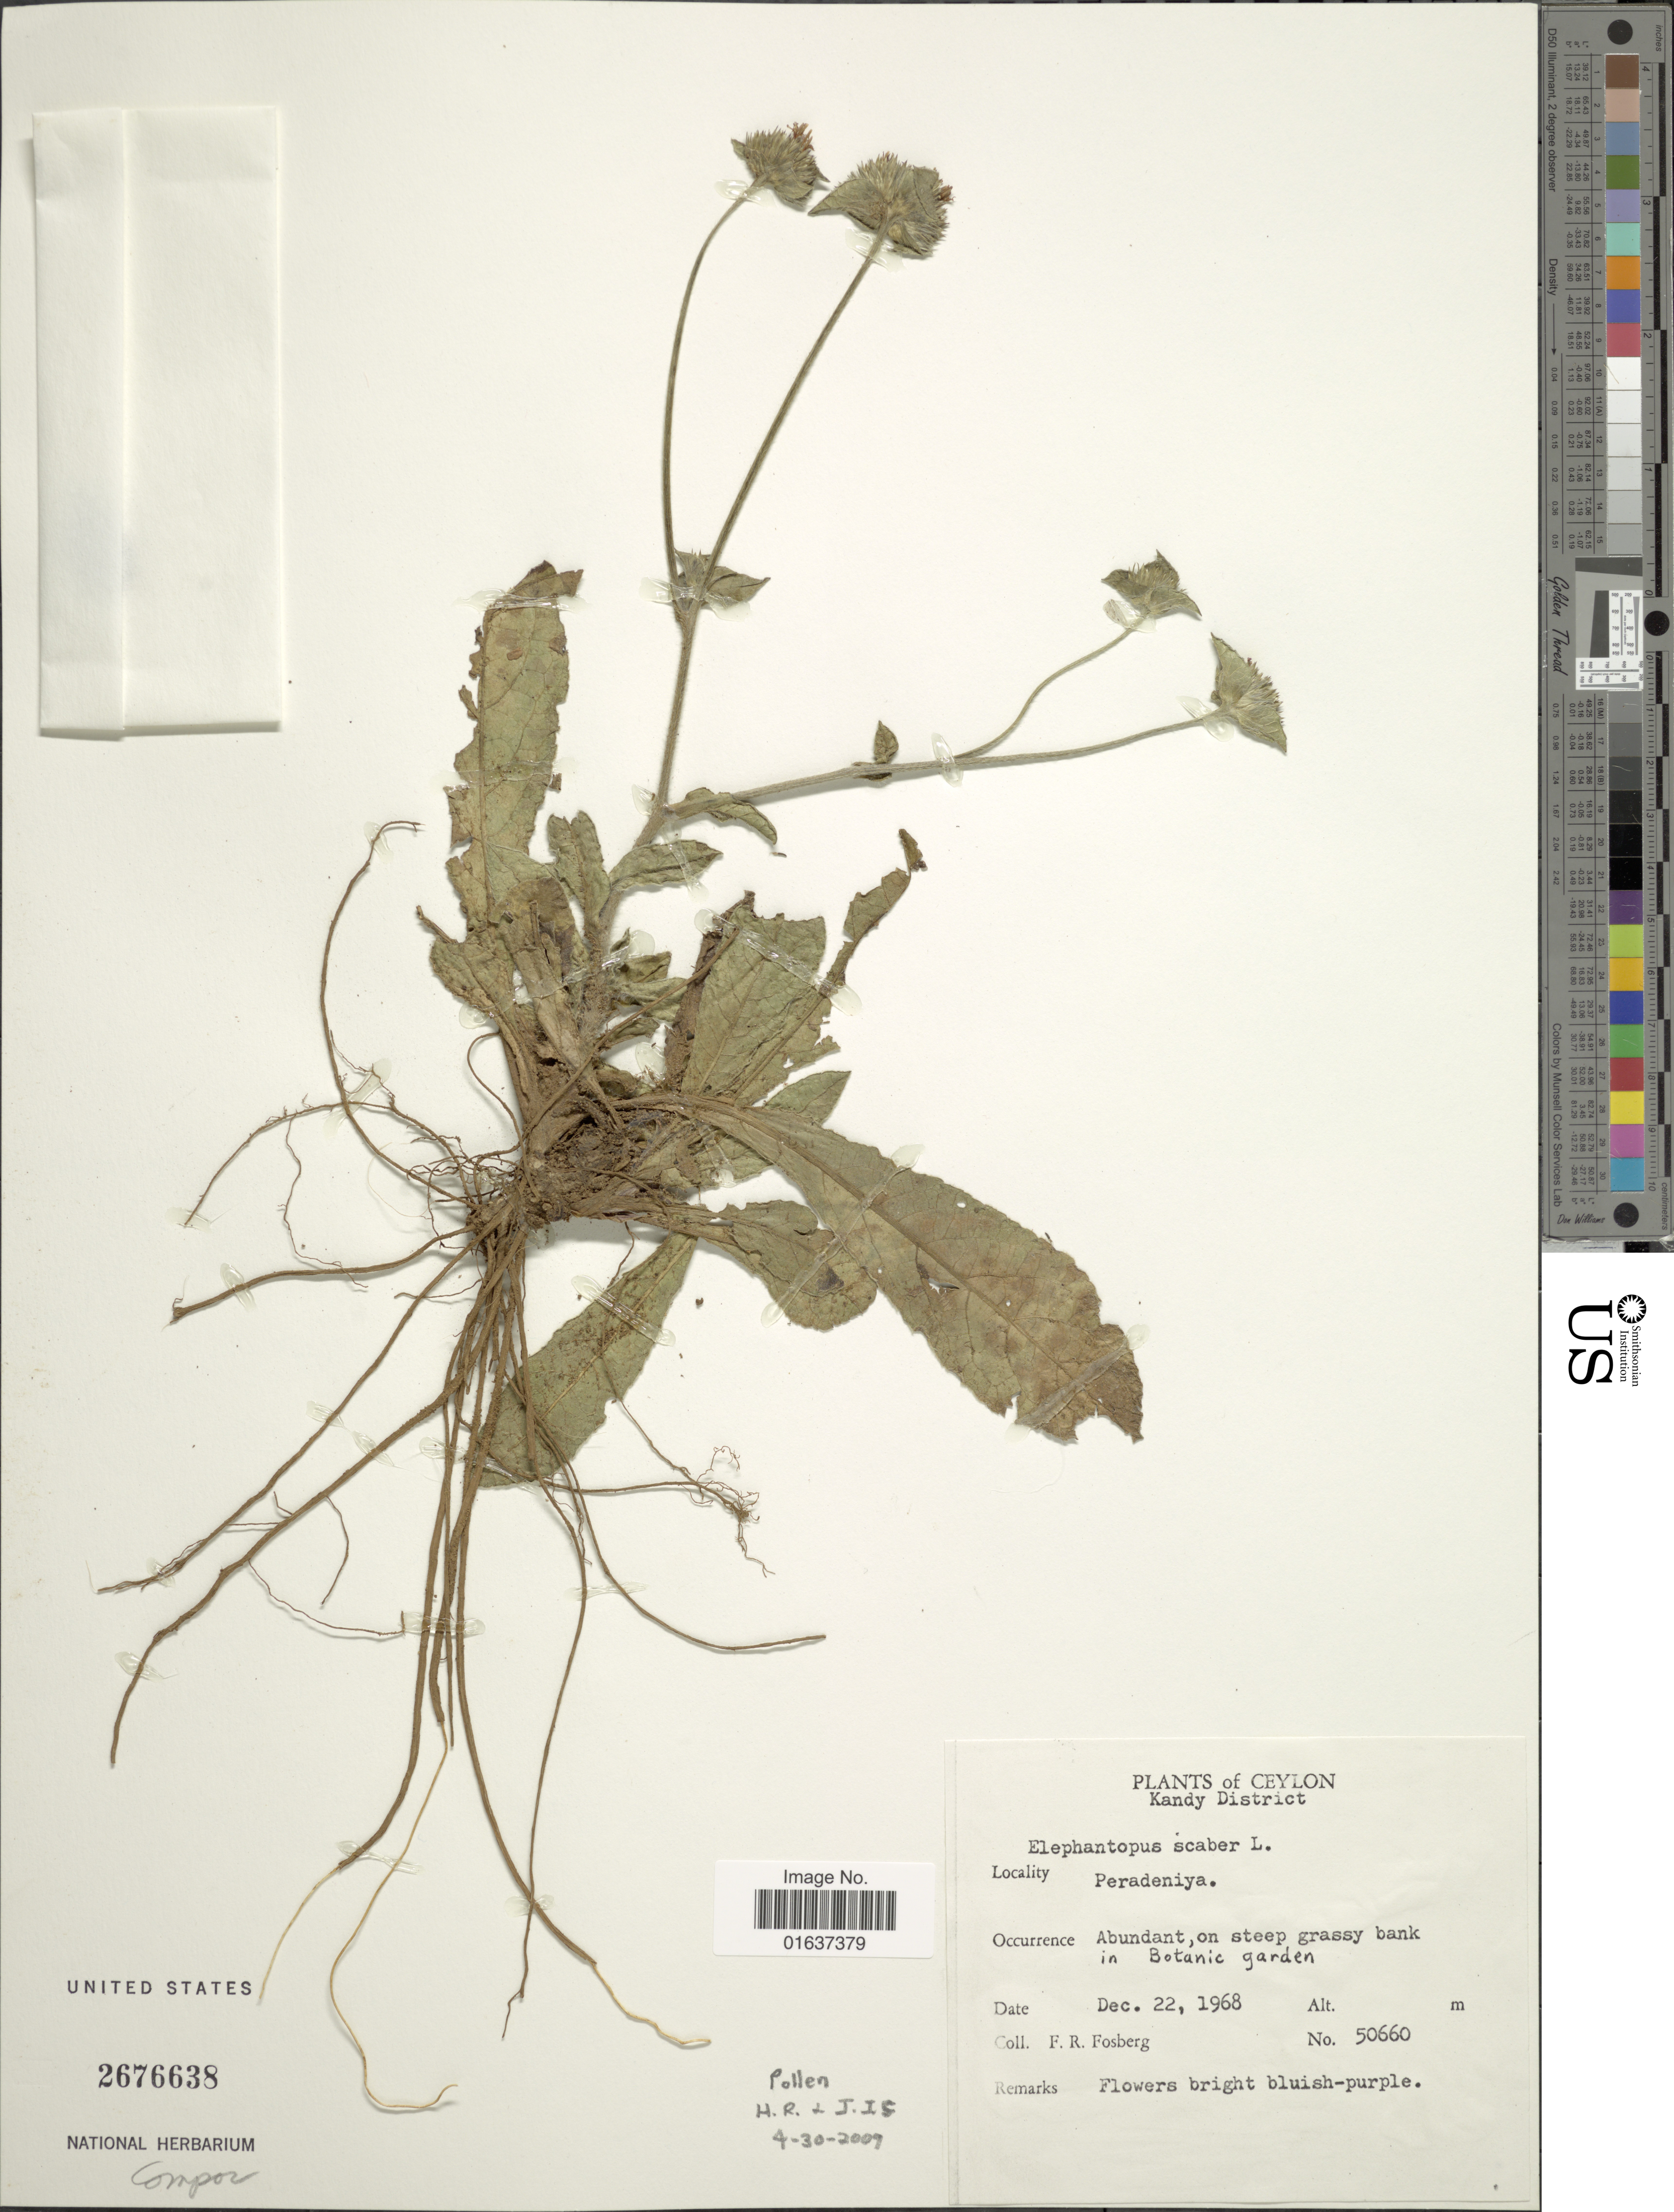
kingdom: Plantae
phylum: Tracheophyta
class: Magnoliopsida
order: Asterales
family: Asteraceae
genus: Elephantopus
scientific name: Elephantopus scaber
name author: L.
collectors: F. R. Fosberg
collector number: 50660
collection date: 1968-12-22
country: Sri Lanka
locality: Kandy District, abundant, on steep grassy bank in Botanic garden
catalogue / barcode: US 2676638